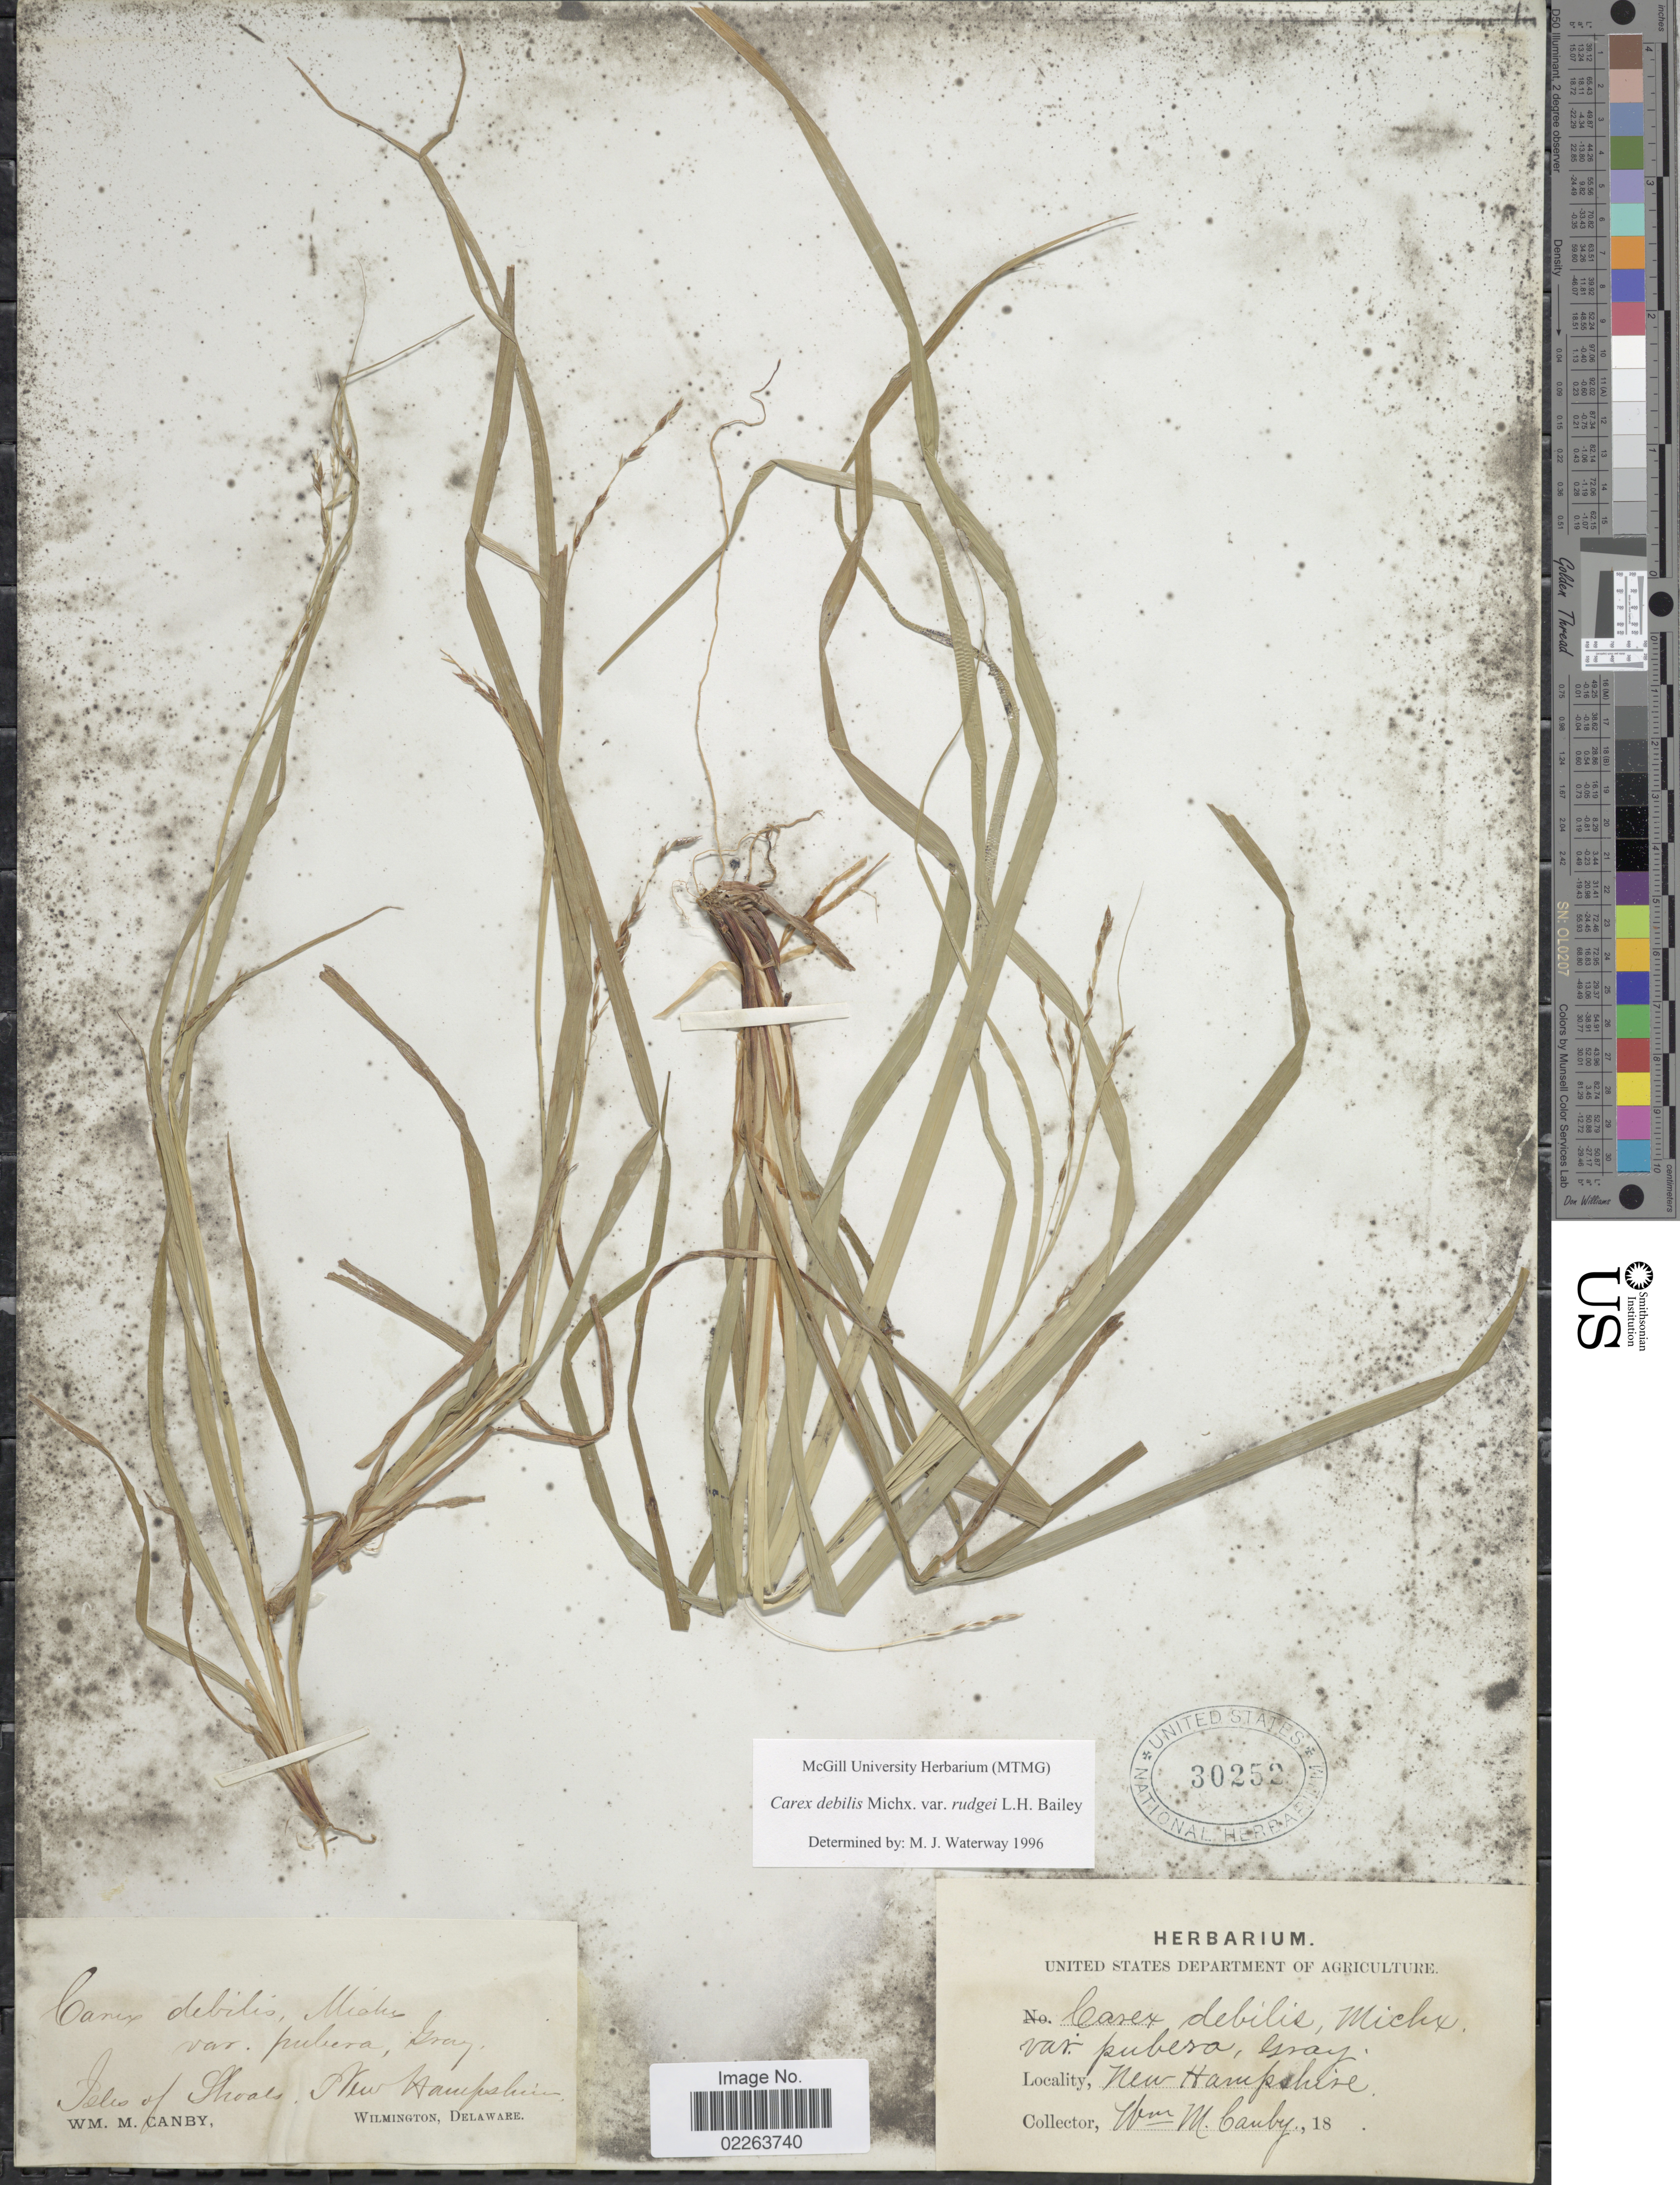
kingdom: Plantae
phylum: Tracheophyta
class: Liliopsida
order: Poales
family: Cyperaceae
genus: Carex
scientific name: Carex flexuosa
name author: Muhl. ex Willd.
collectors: W. M. Canby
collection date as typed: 18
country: United States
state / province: New Hampshire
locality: Isles of Shoals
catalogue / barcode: US 30252